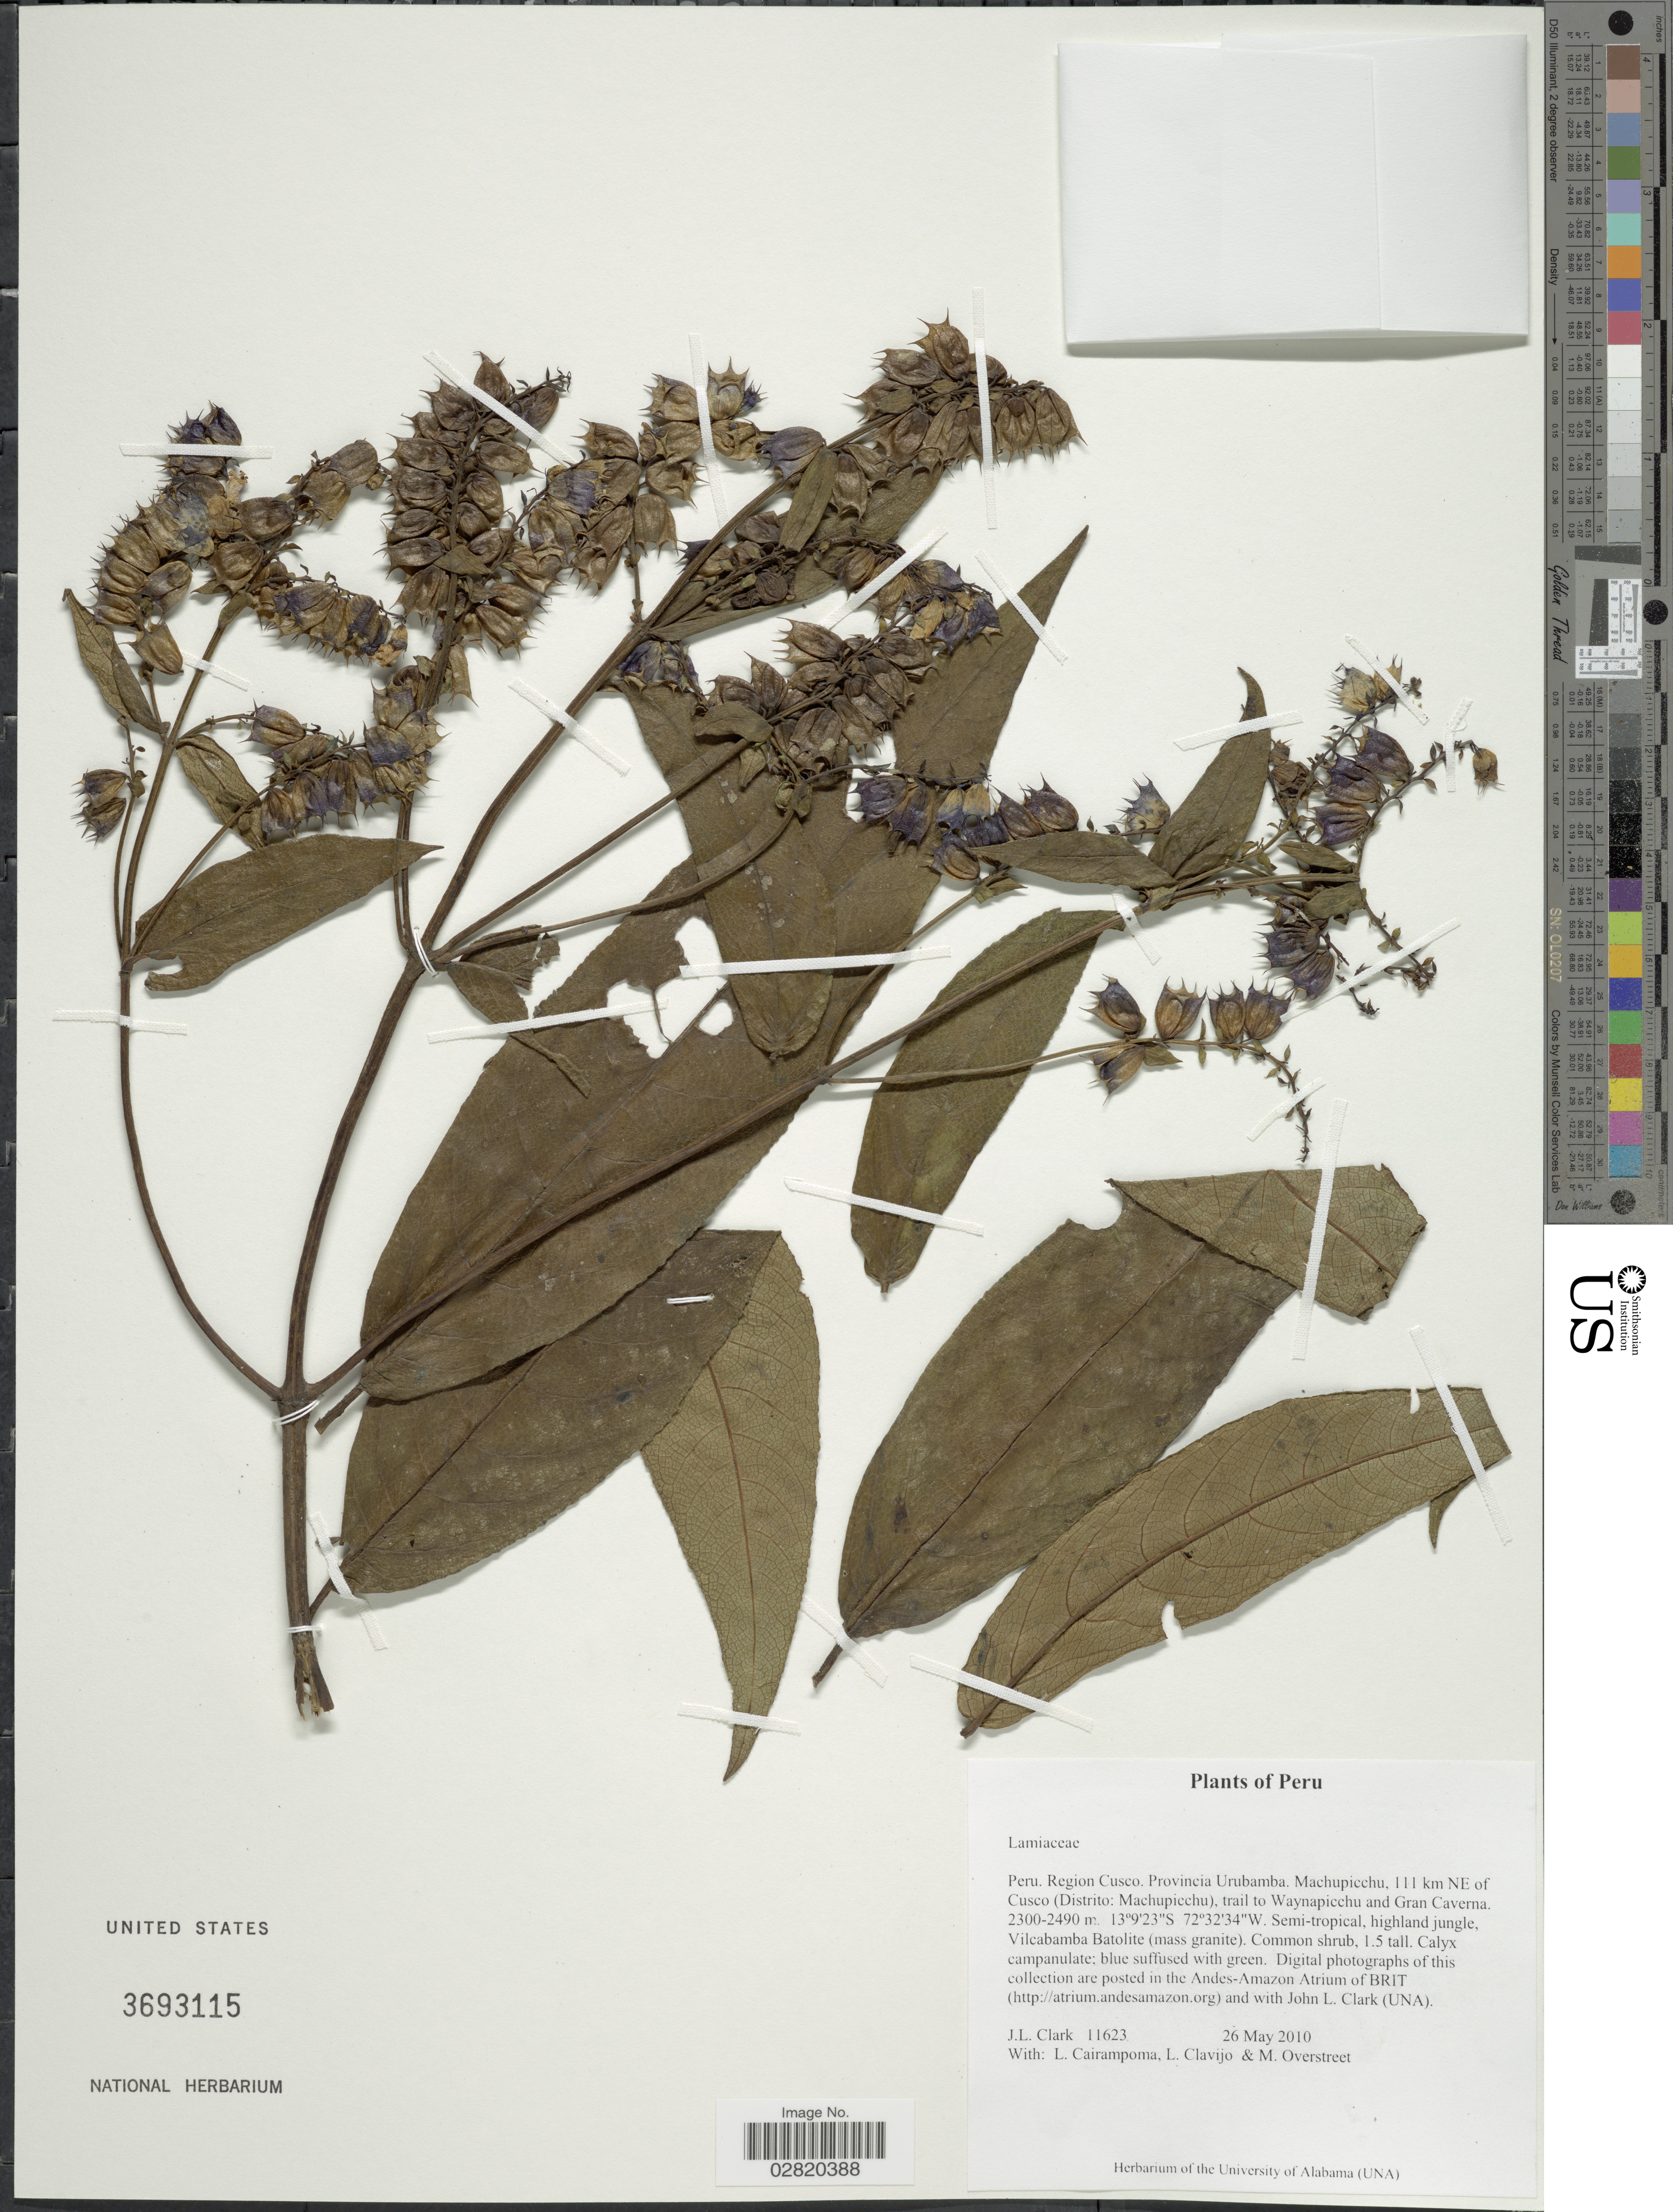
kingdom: Plantae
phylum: Tracheophyta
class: Magnoliopsida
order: Lamiales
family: Lamiaceae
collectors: J. L. Clark, L. Cairampoma, L. Clavijo & M. Overstreet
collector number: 11623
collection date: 2010-05-26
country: Peru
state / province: Cusco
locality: Provincia Urubamba. Machupicchu, 111 km NE of Cusco (Distrito: machupicchu), trail to Waynapicchu and Gran Caverna.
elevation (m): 2300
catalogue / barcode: US 3693115